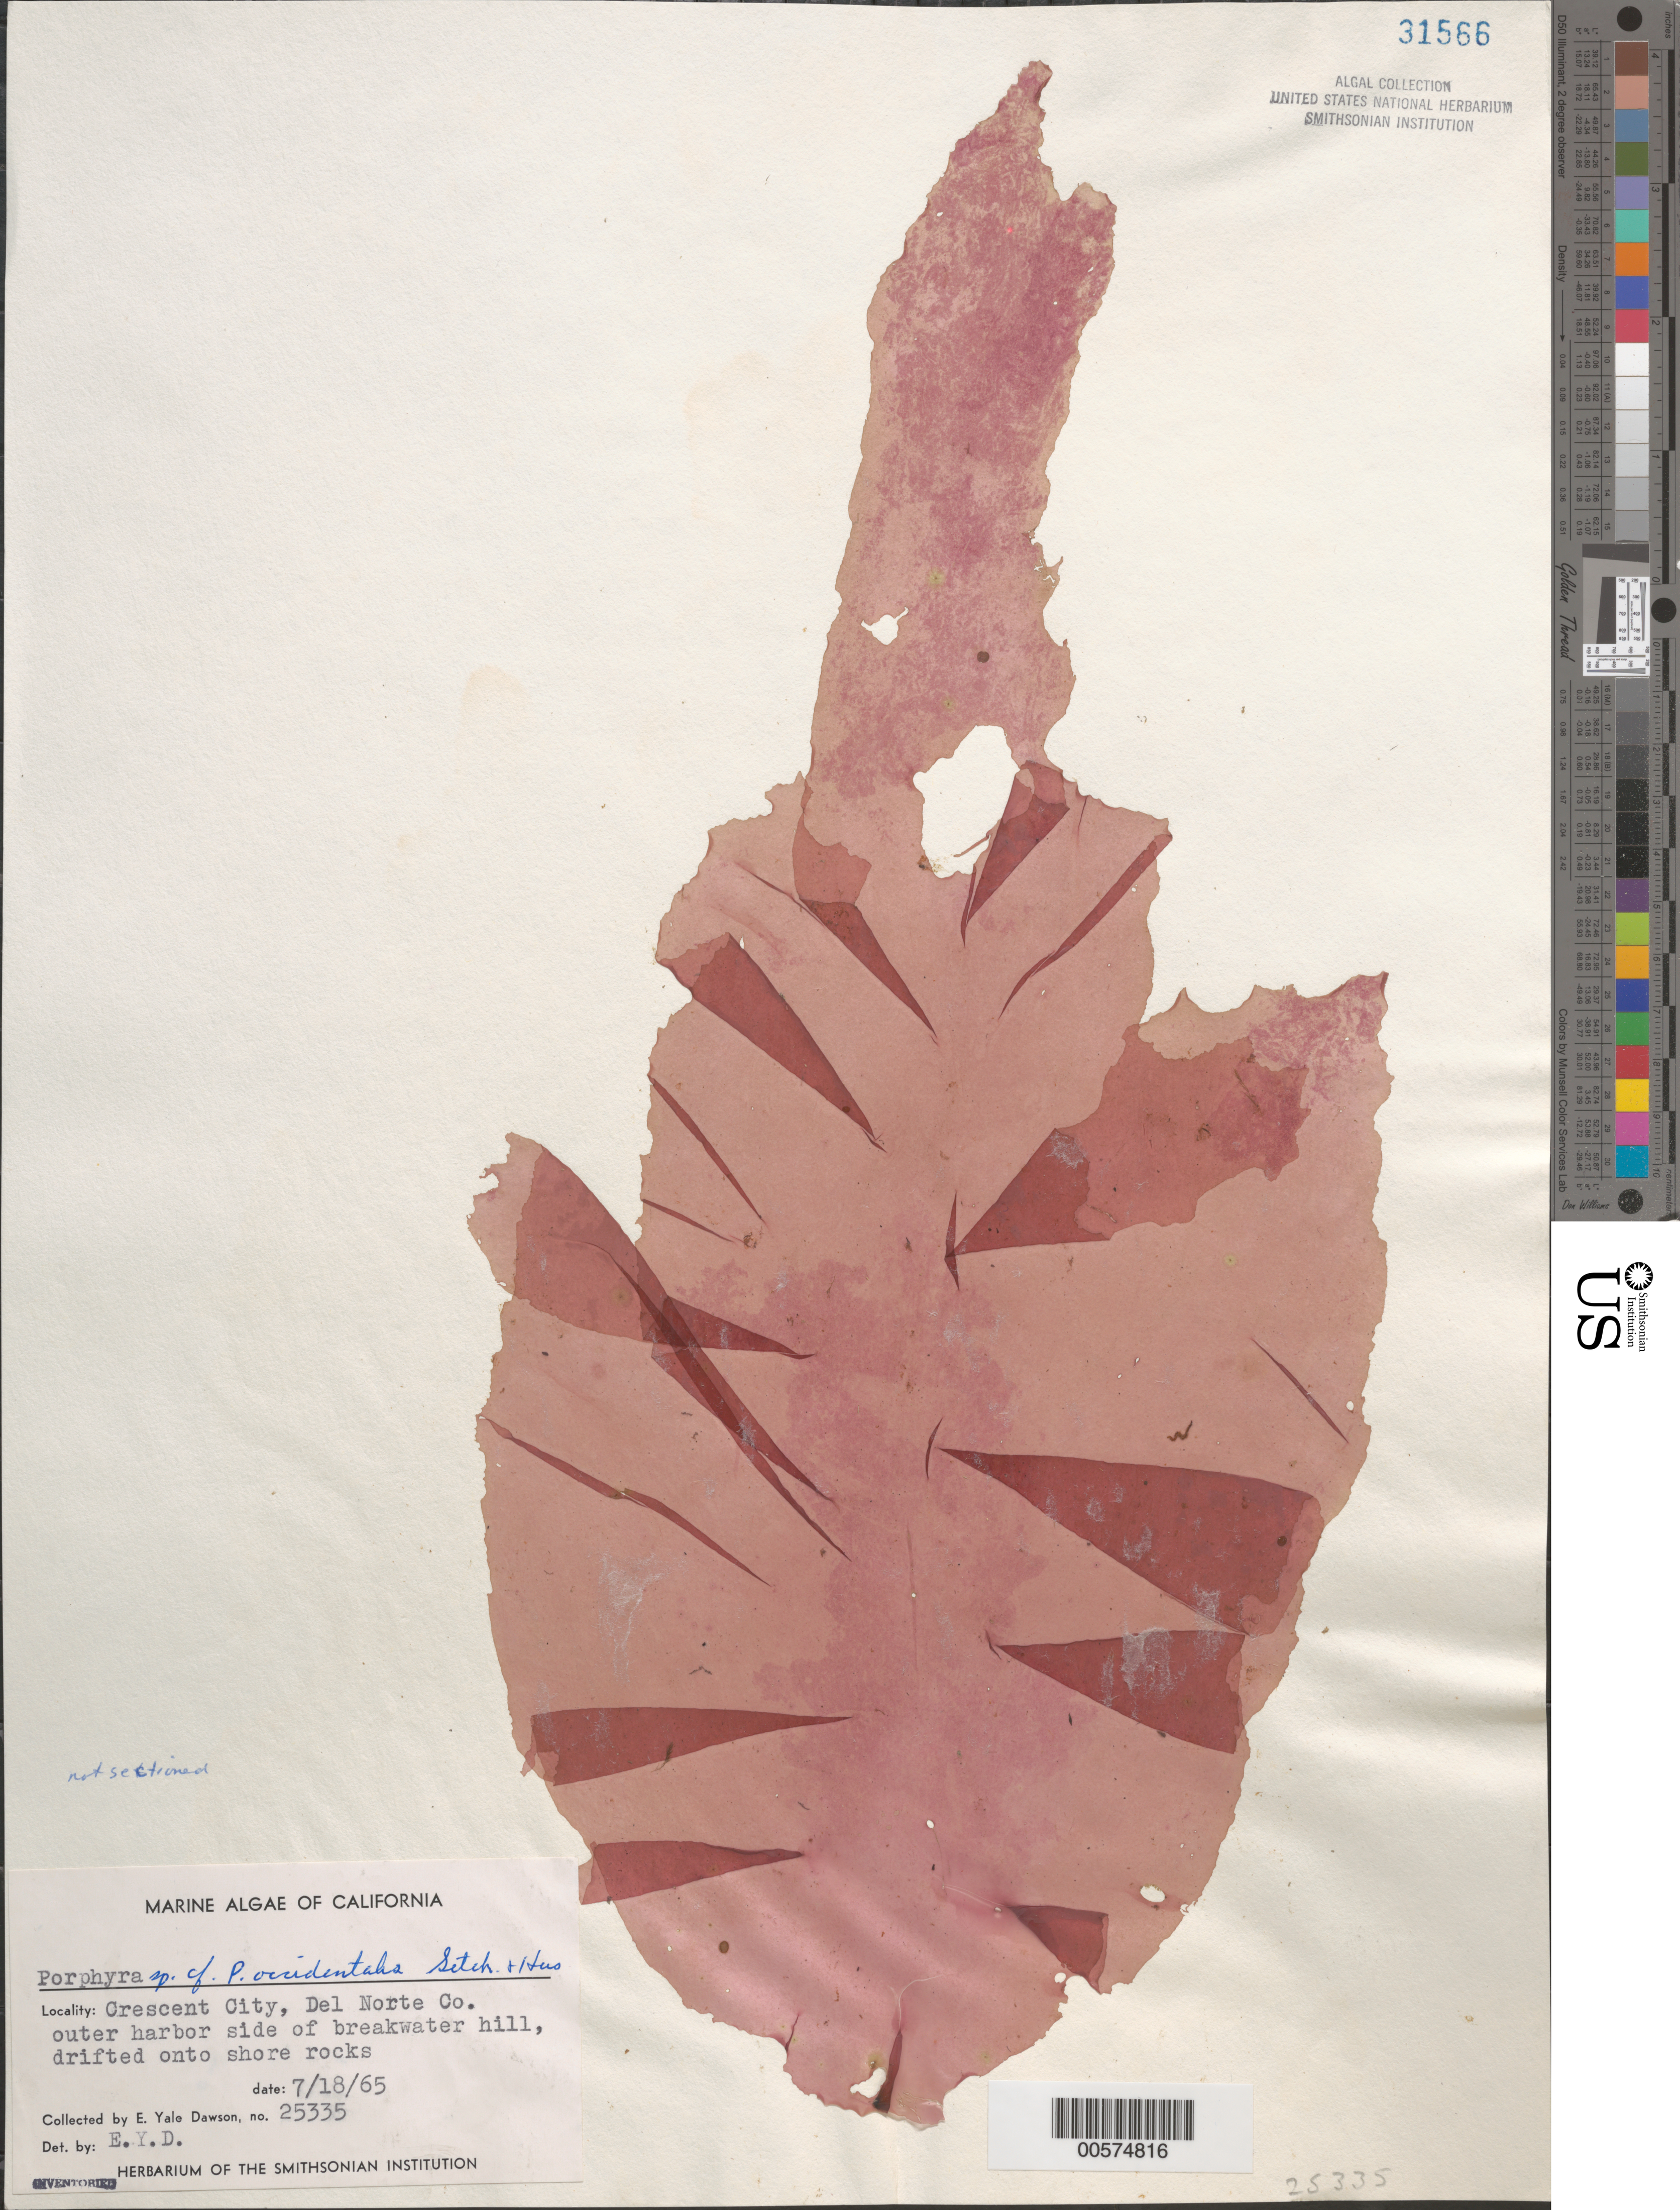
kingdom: Plantae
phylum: Rhodophyta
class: Bangiophyceae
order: Bangiales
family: Bangiaceae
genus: Porphyra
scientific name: Porphyra occidentalis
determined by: Dawson, E. Y.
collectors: E. Y. Dawson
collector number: EYD 25335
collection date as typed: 18 Jul 1965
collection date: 1965-07-18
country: United States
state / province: California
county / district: Del Norte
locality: Crescent City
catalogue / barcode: US 31566